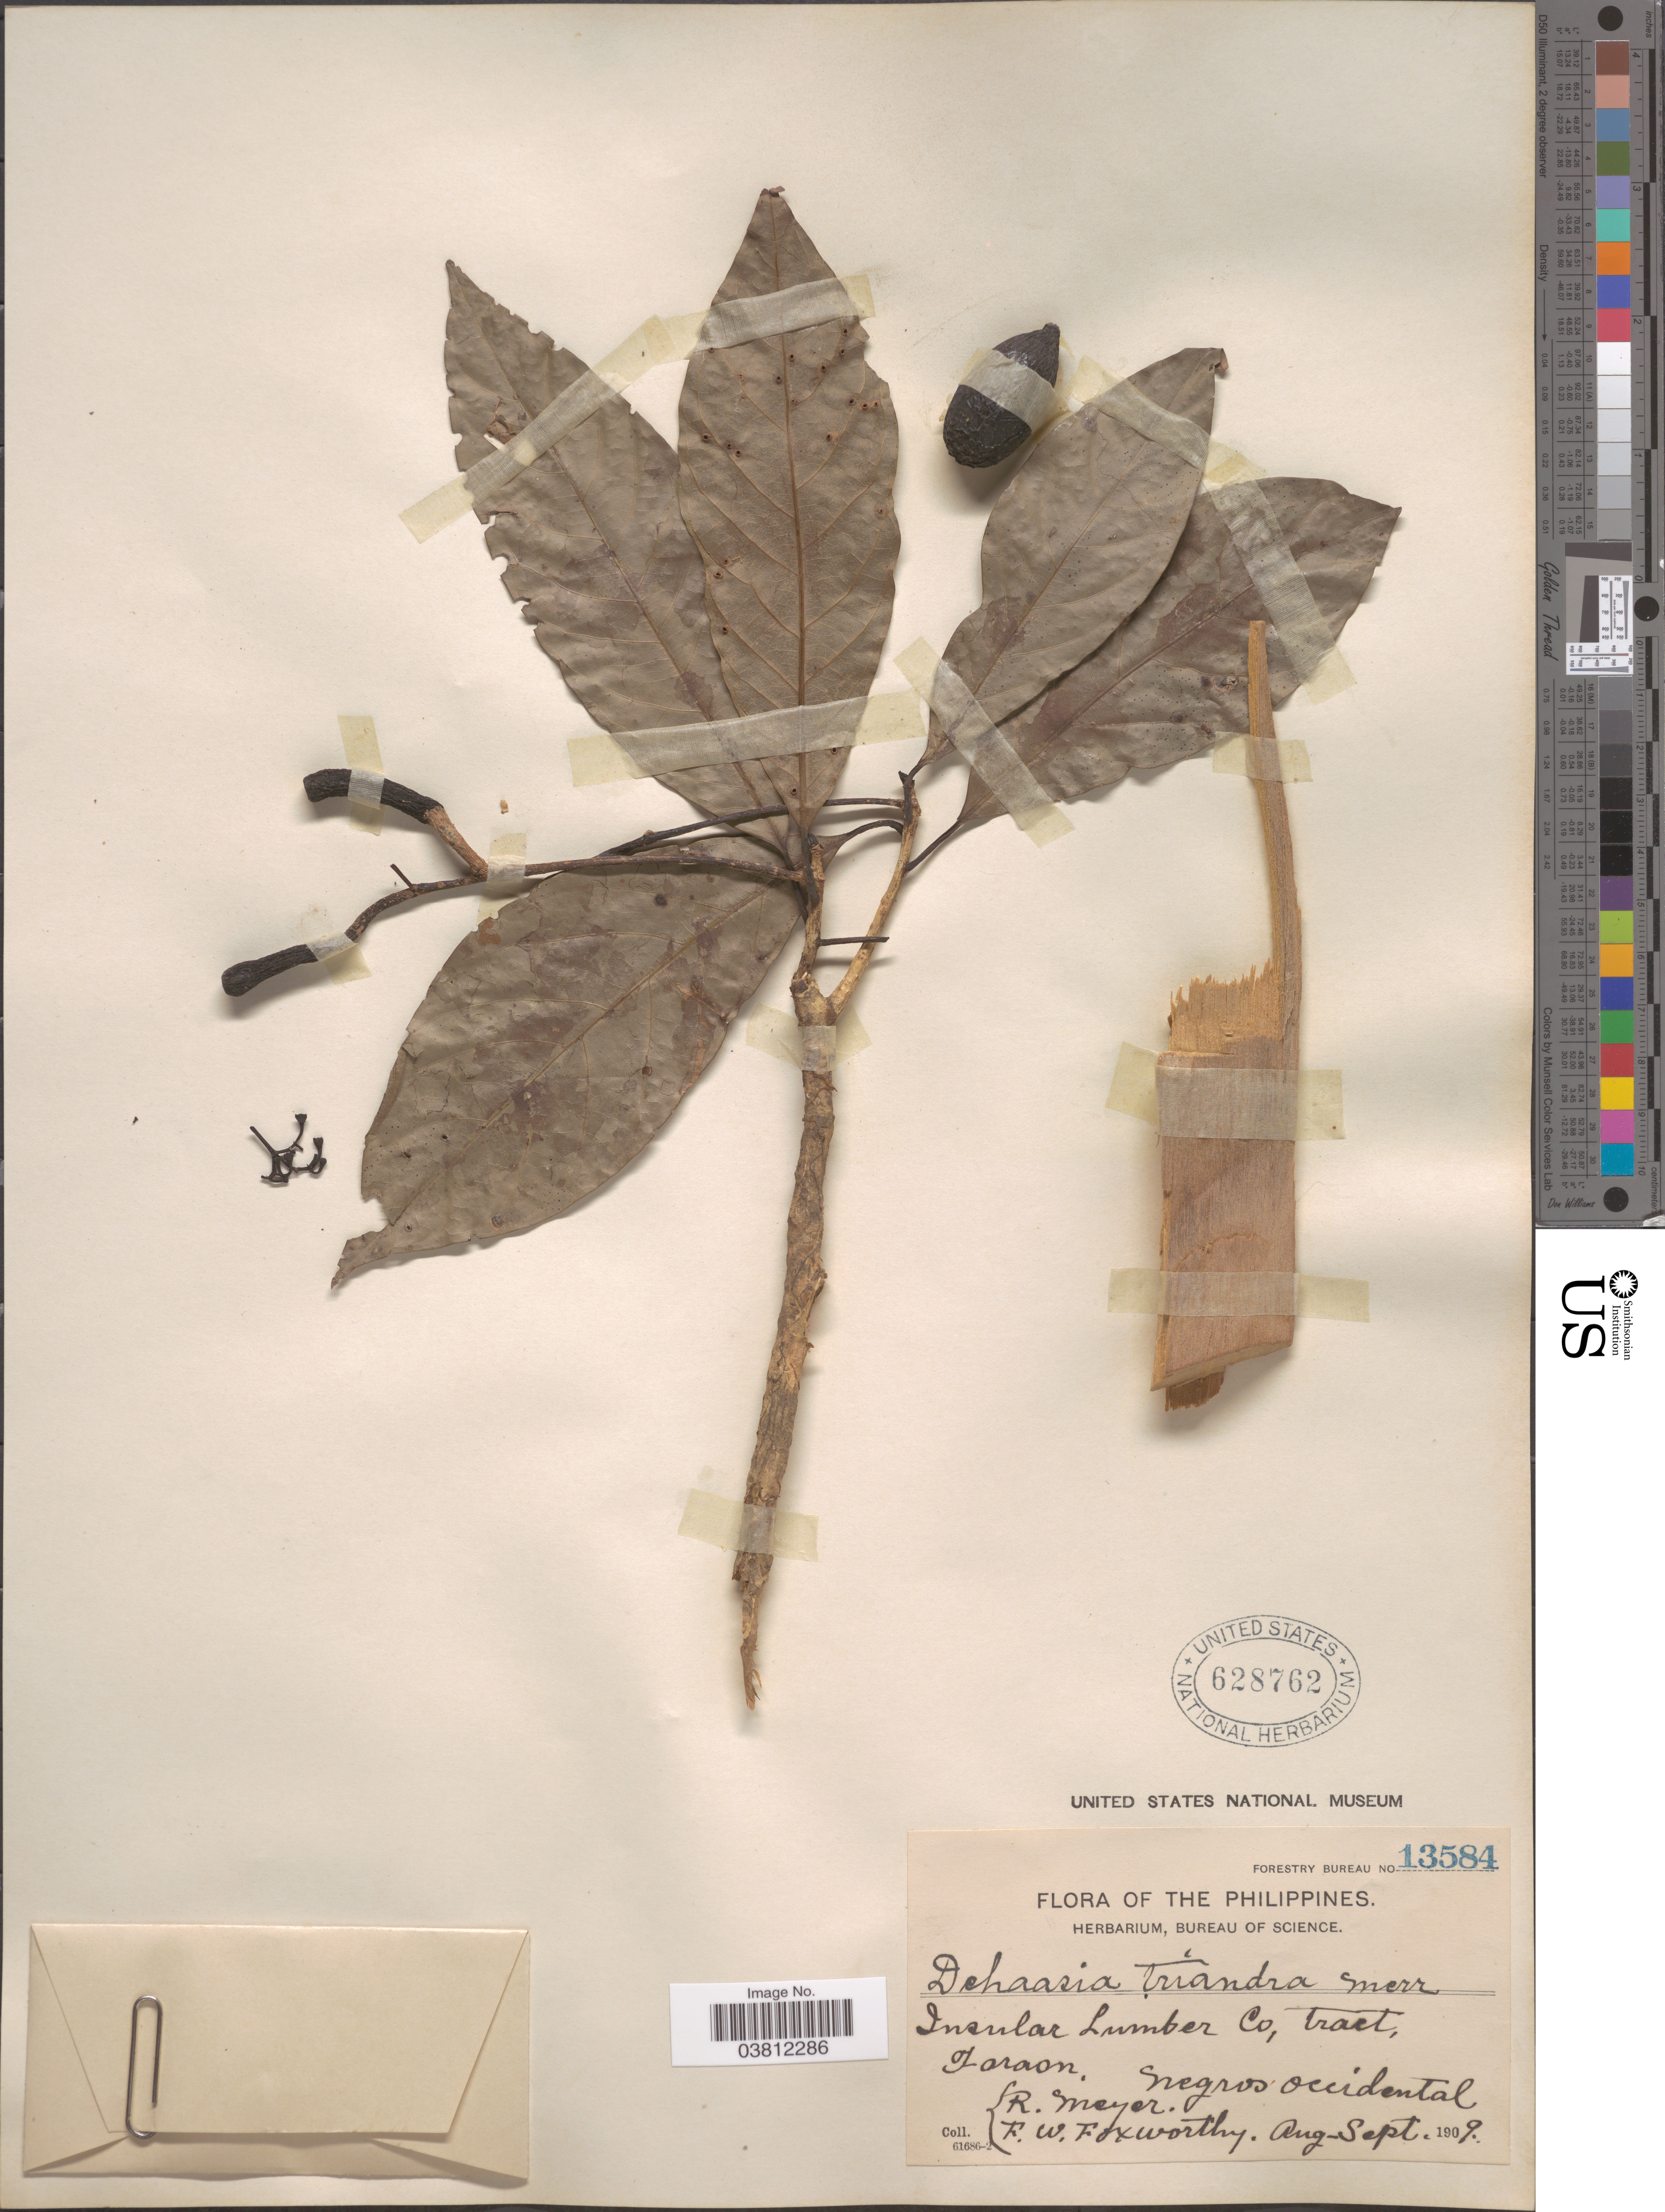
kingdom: Plantae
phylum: Tracheophyta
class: Magnoliopsida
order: Laurales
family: Lauraceae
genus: Dehaasia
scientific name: Dehaasia triandra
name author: Merr.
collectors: R. Meyer & F. W. Foxworthy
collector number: Forestry Bureau 13584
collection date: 1909-08/1909-09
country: Philippines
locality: Insular Lumber Co, Tract, Faraon. Negros Occidental.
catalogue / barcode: US 628762